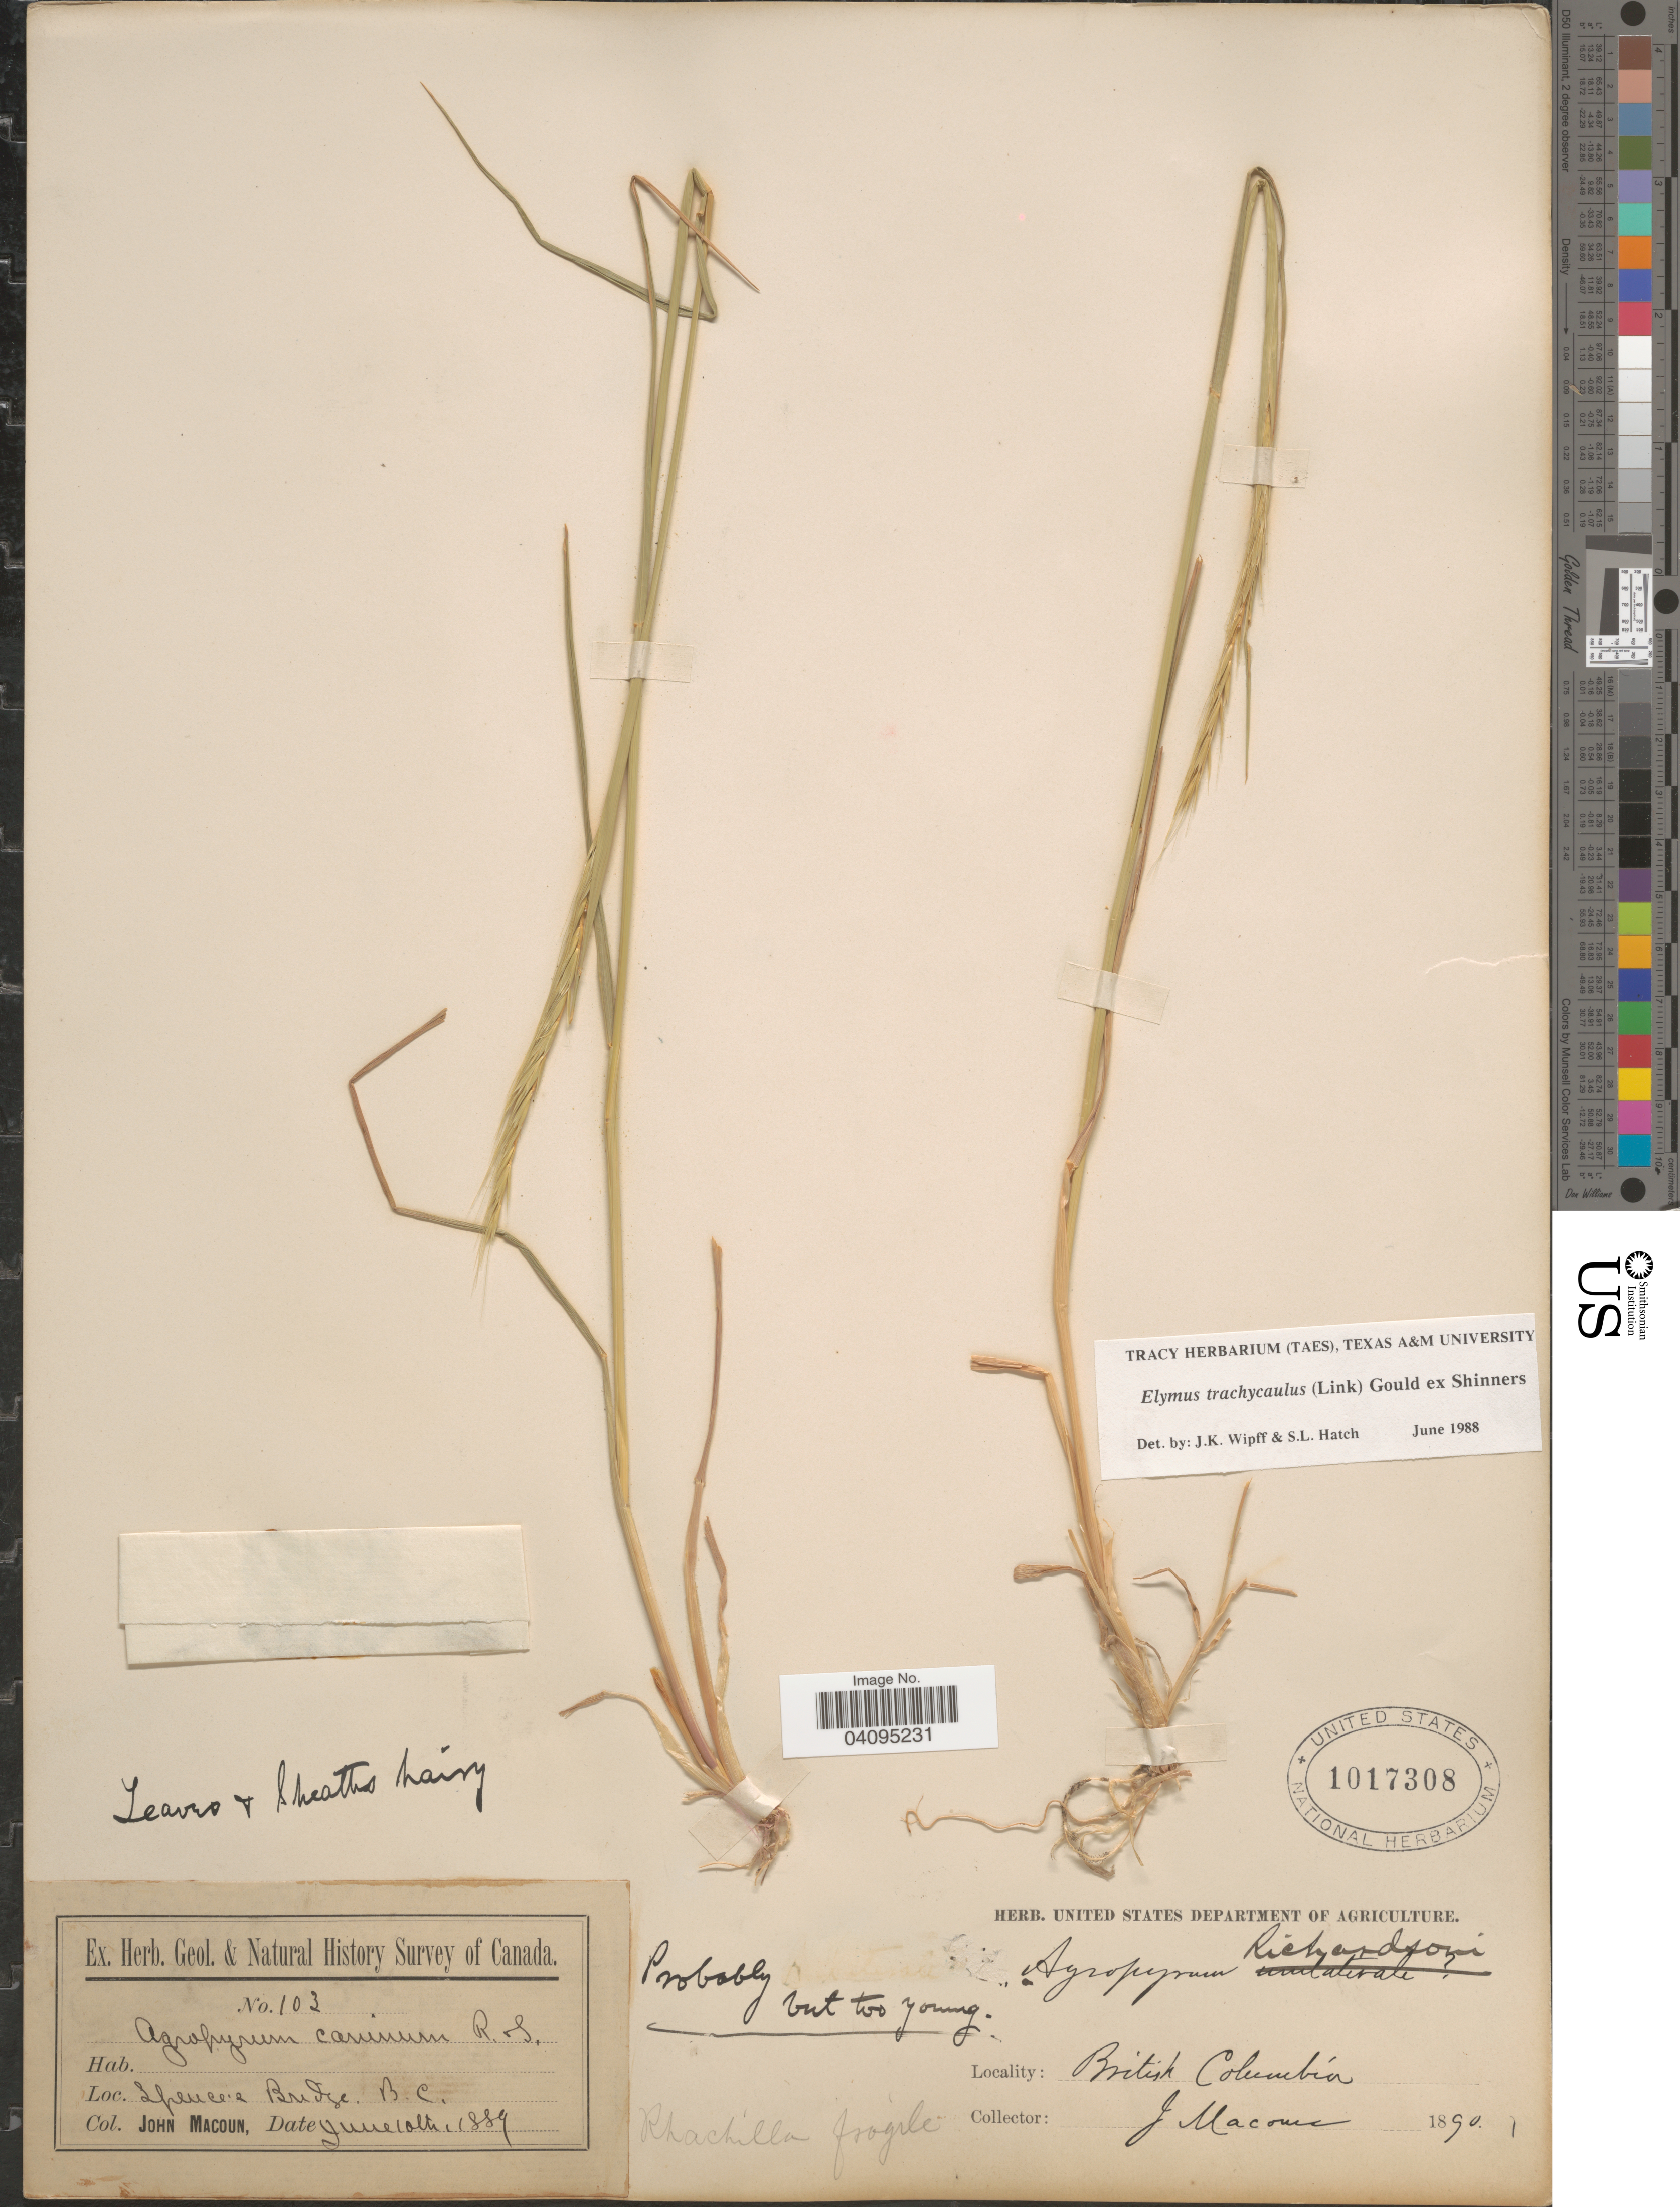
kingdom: Plantae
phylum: Tracheophyta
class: Liliopsida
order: Poales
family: Poaceae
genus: Elymus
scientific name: Elymus trachycaulus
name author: (Link) Gould ex Shinners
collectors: J. Macoun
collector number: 103*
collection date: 1889-06-10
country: Canada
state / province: British Columbia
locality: Geol. & Natural History Survey of Canada. Spences Bridge.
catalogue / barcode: US 1017308